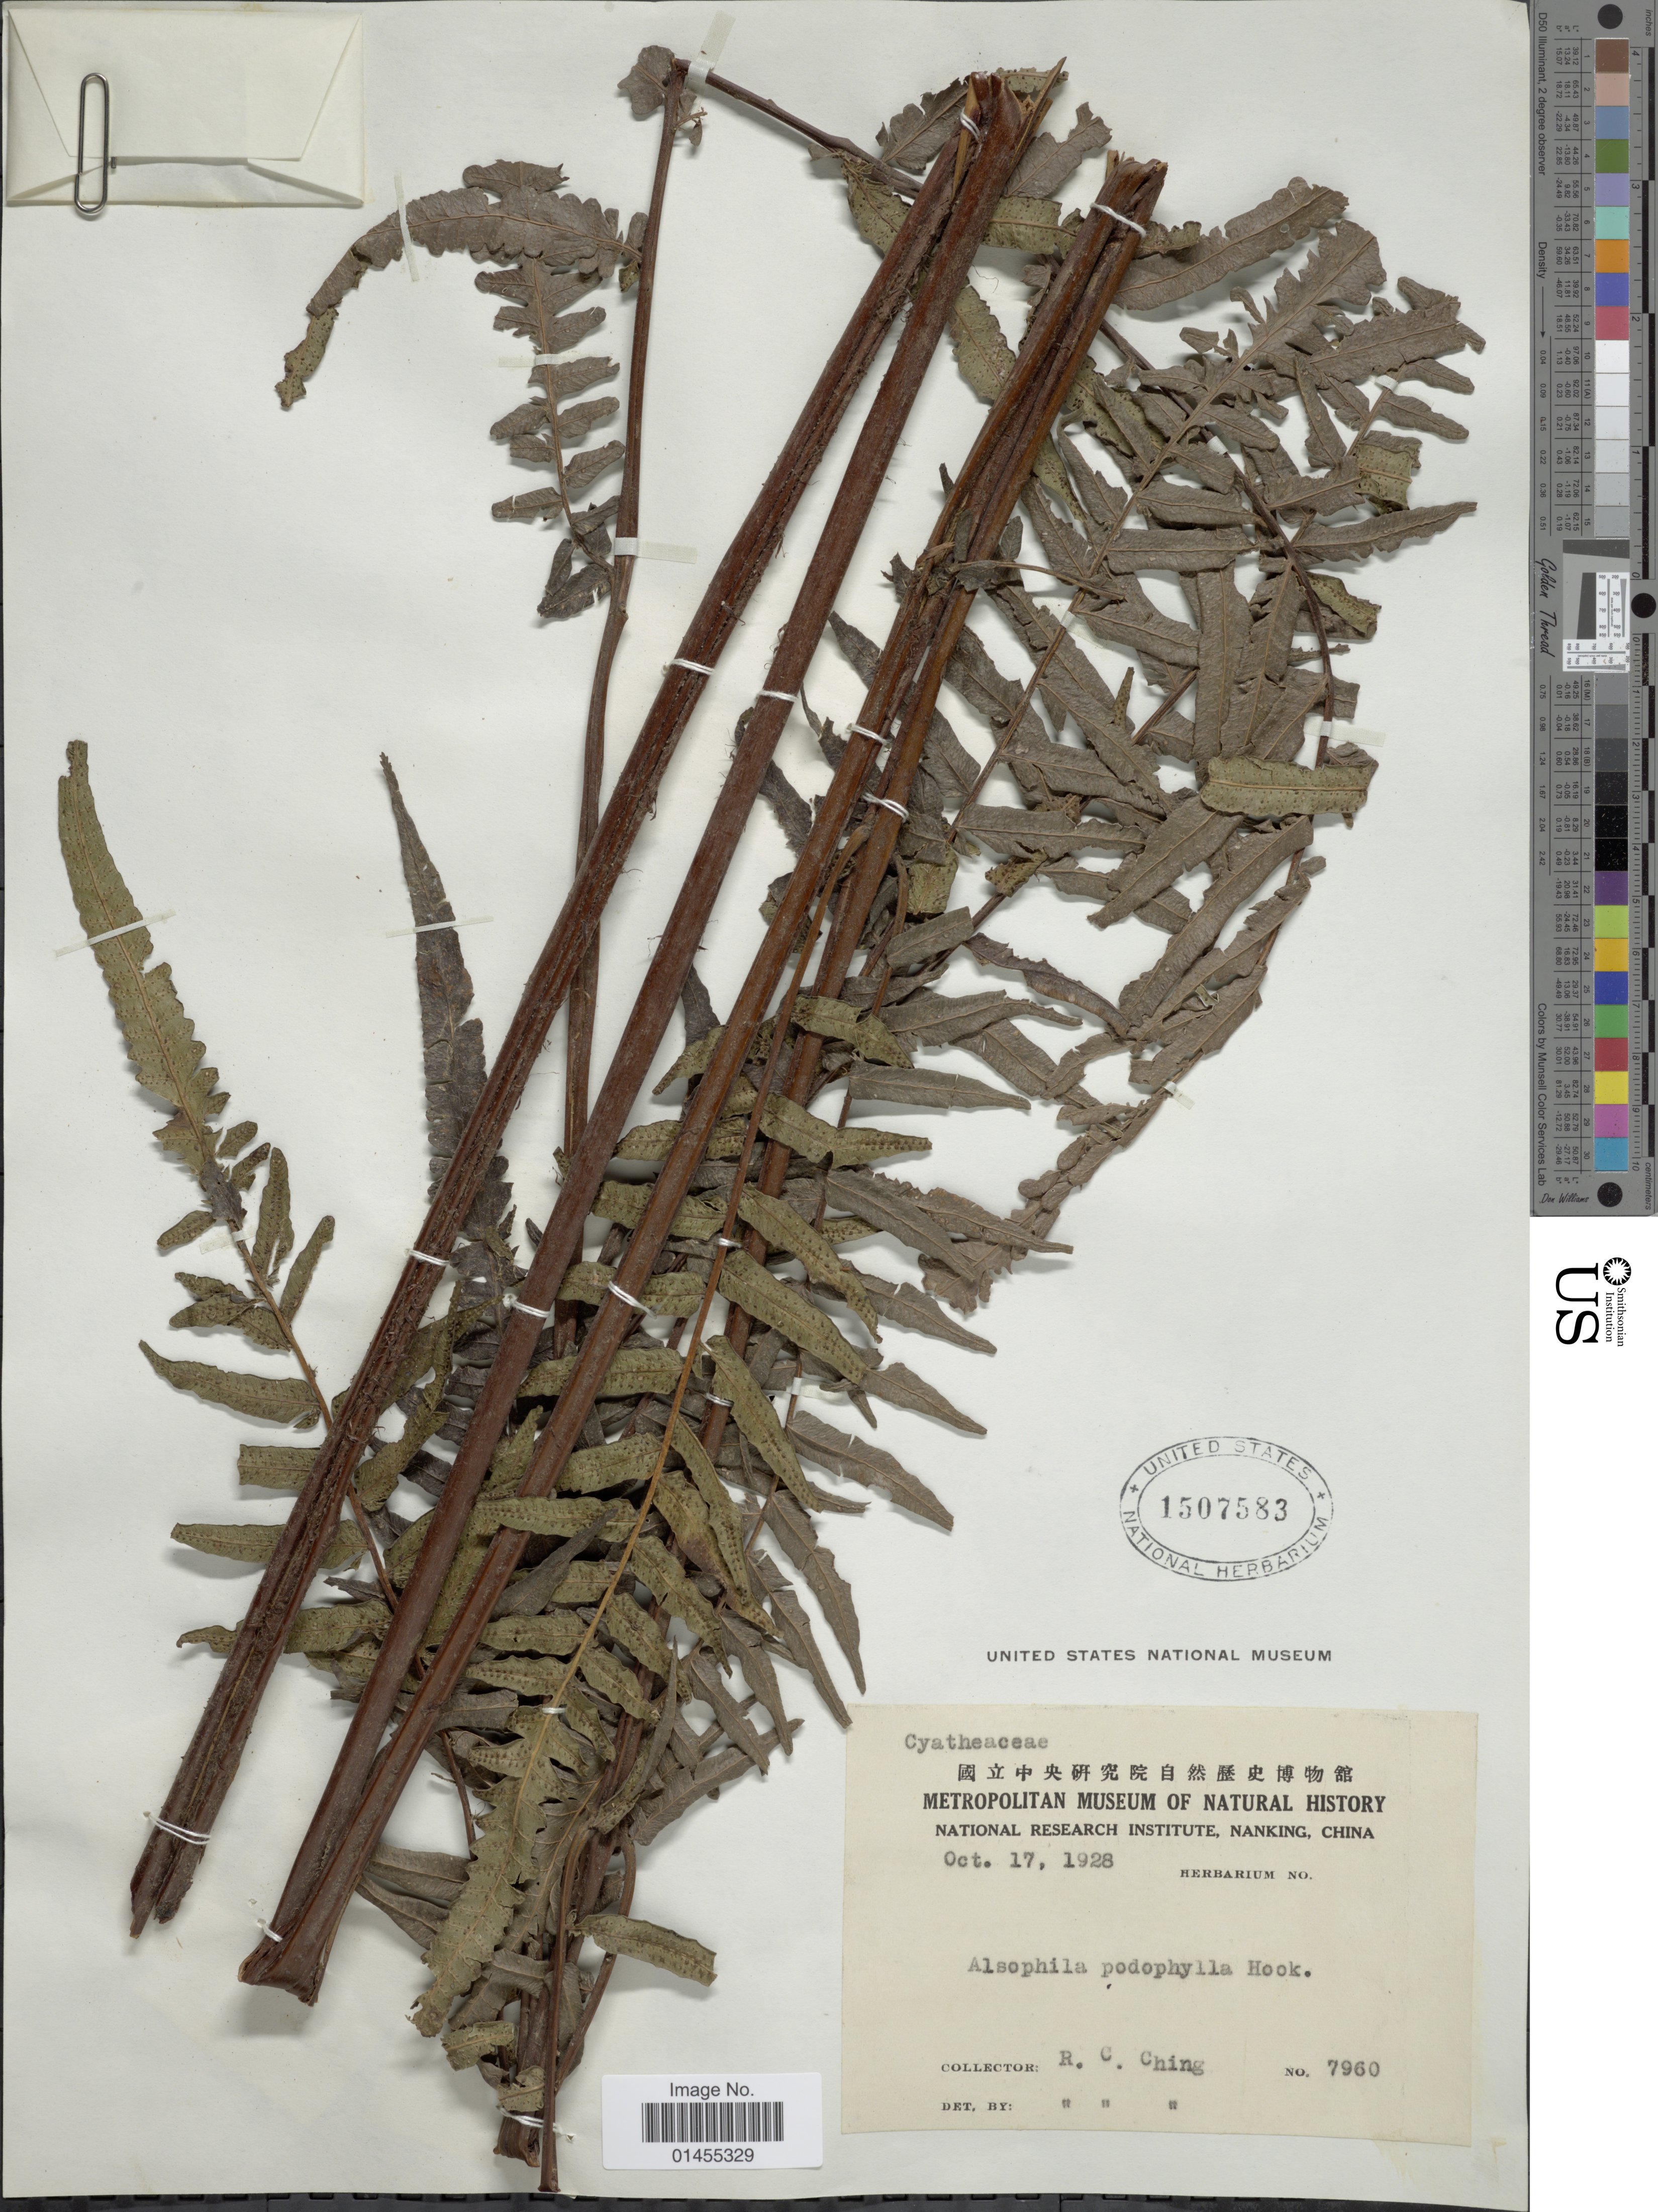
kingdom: Plantae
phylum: Tracheophyta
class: Polypodiopsida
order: Cyatheales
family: Cyatheaceae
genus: Alsophila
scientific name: Alsophila podophylla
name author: Hook.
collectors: R. C. Ching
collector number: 7960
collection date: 1928-10-17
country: China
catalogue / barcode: US 1507583